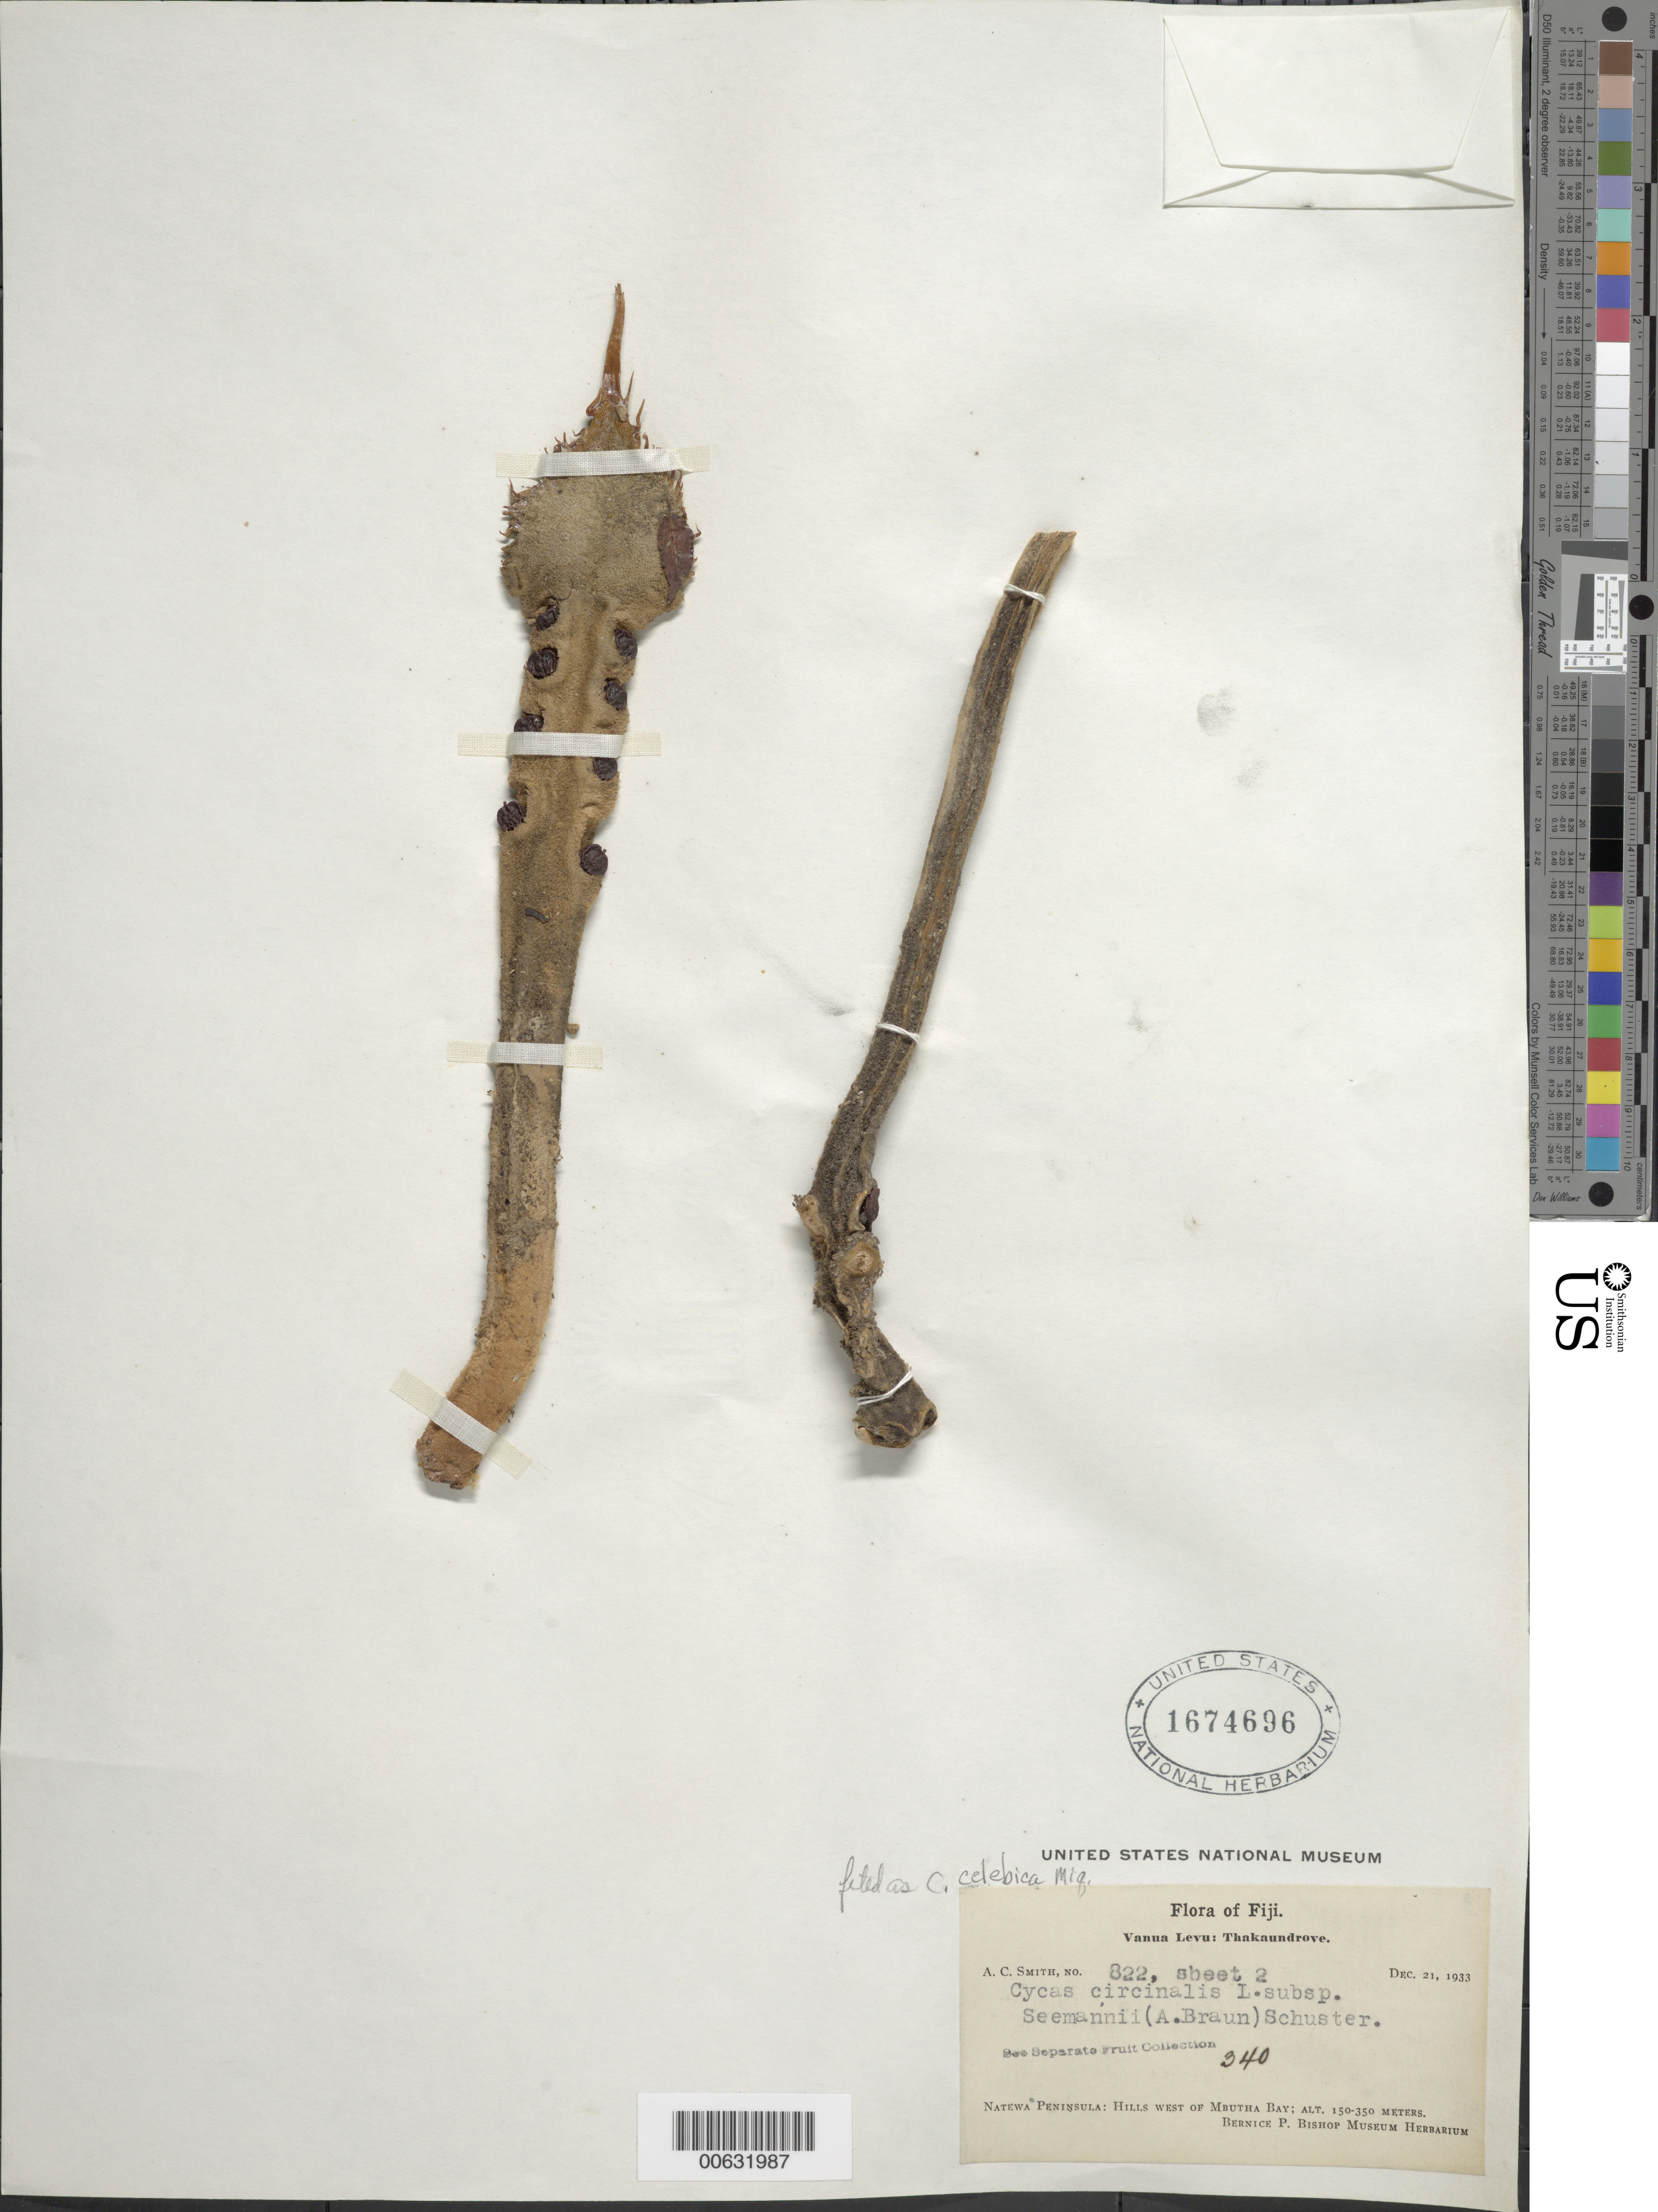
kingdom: Plantae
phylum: Tracheophyta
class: Cycadopsida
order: Cycadales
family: Cycadaceae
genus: Cycas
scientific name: Cycas celebica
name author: Miq.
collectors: A. C. Smith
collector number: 822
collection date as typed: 21 Dec 1933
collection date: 1933-12-21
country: Fiji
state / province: Northern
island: Vanua Levu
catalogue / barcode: US 1674696